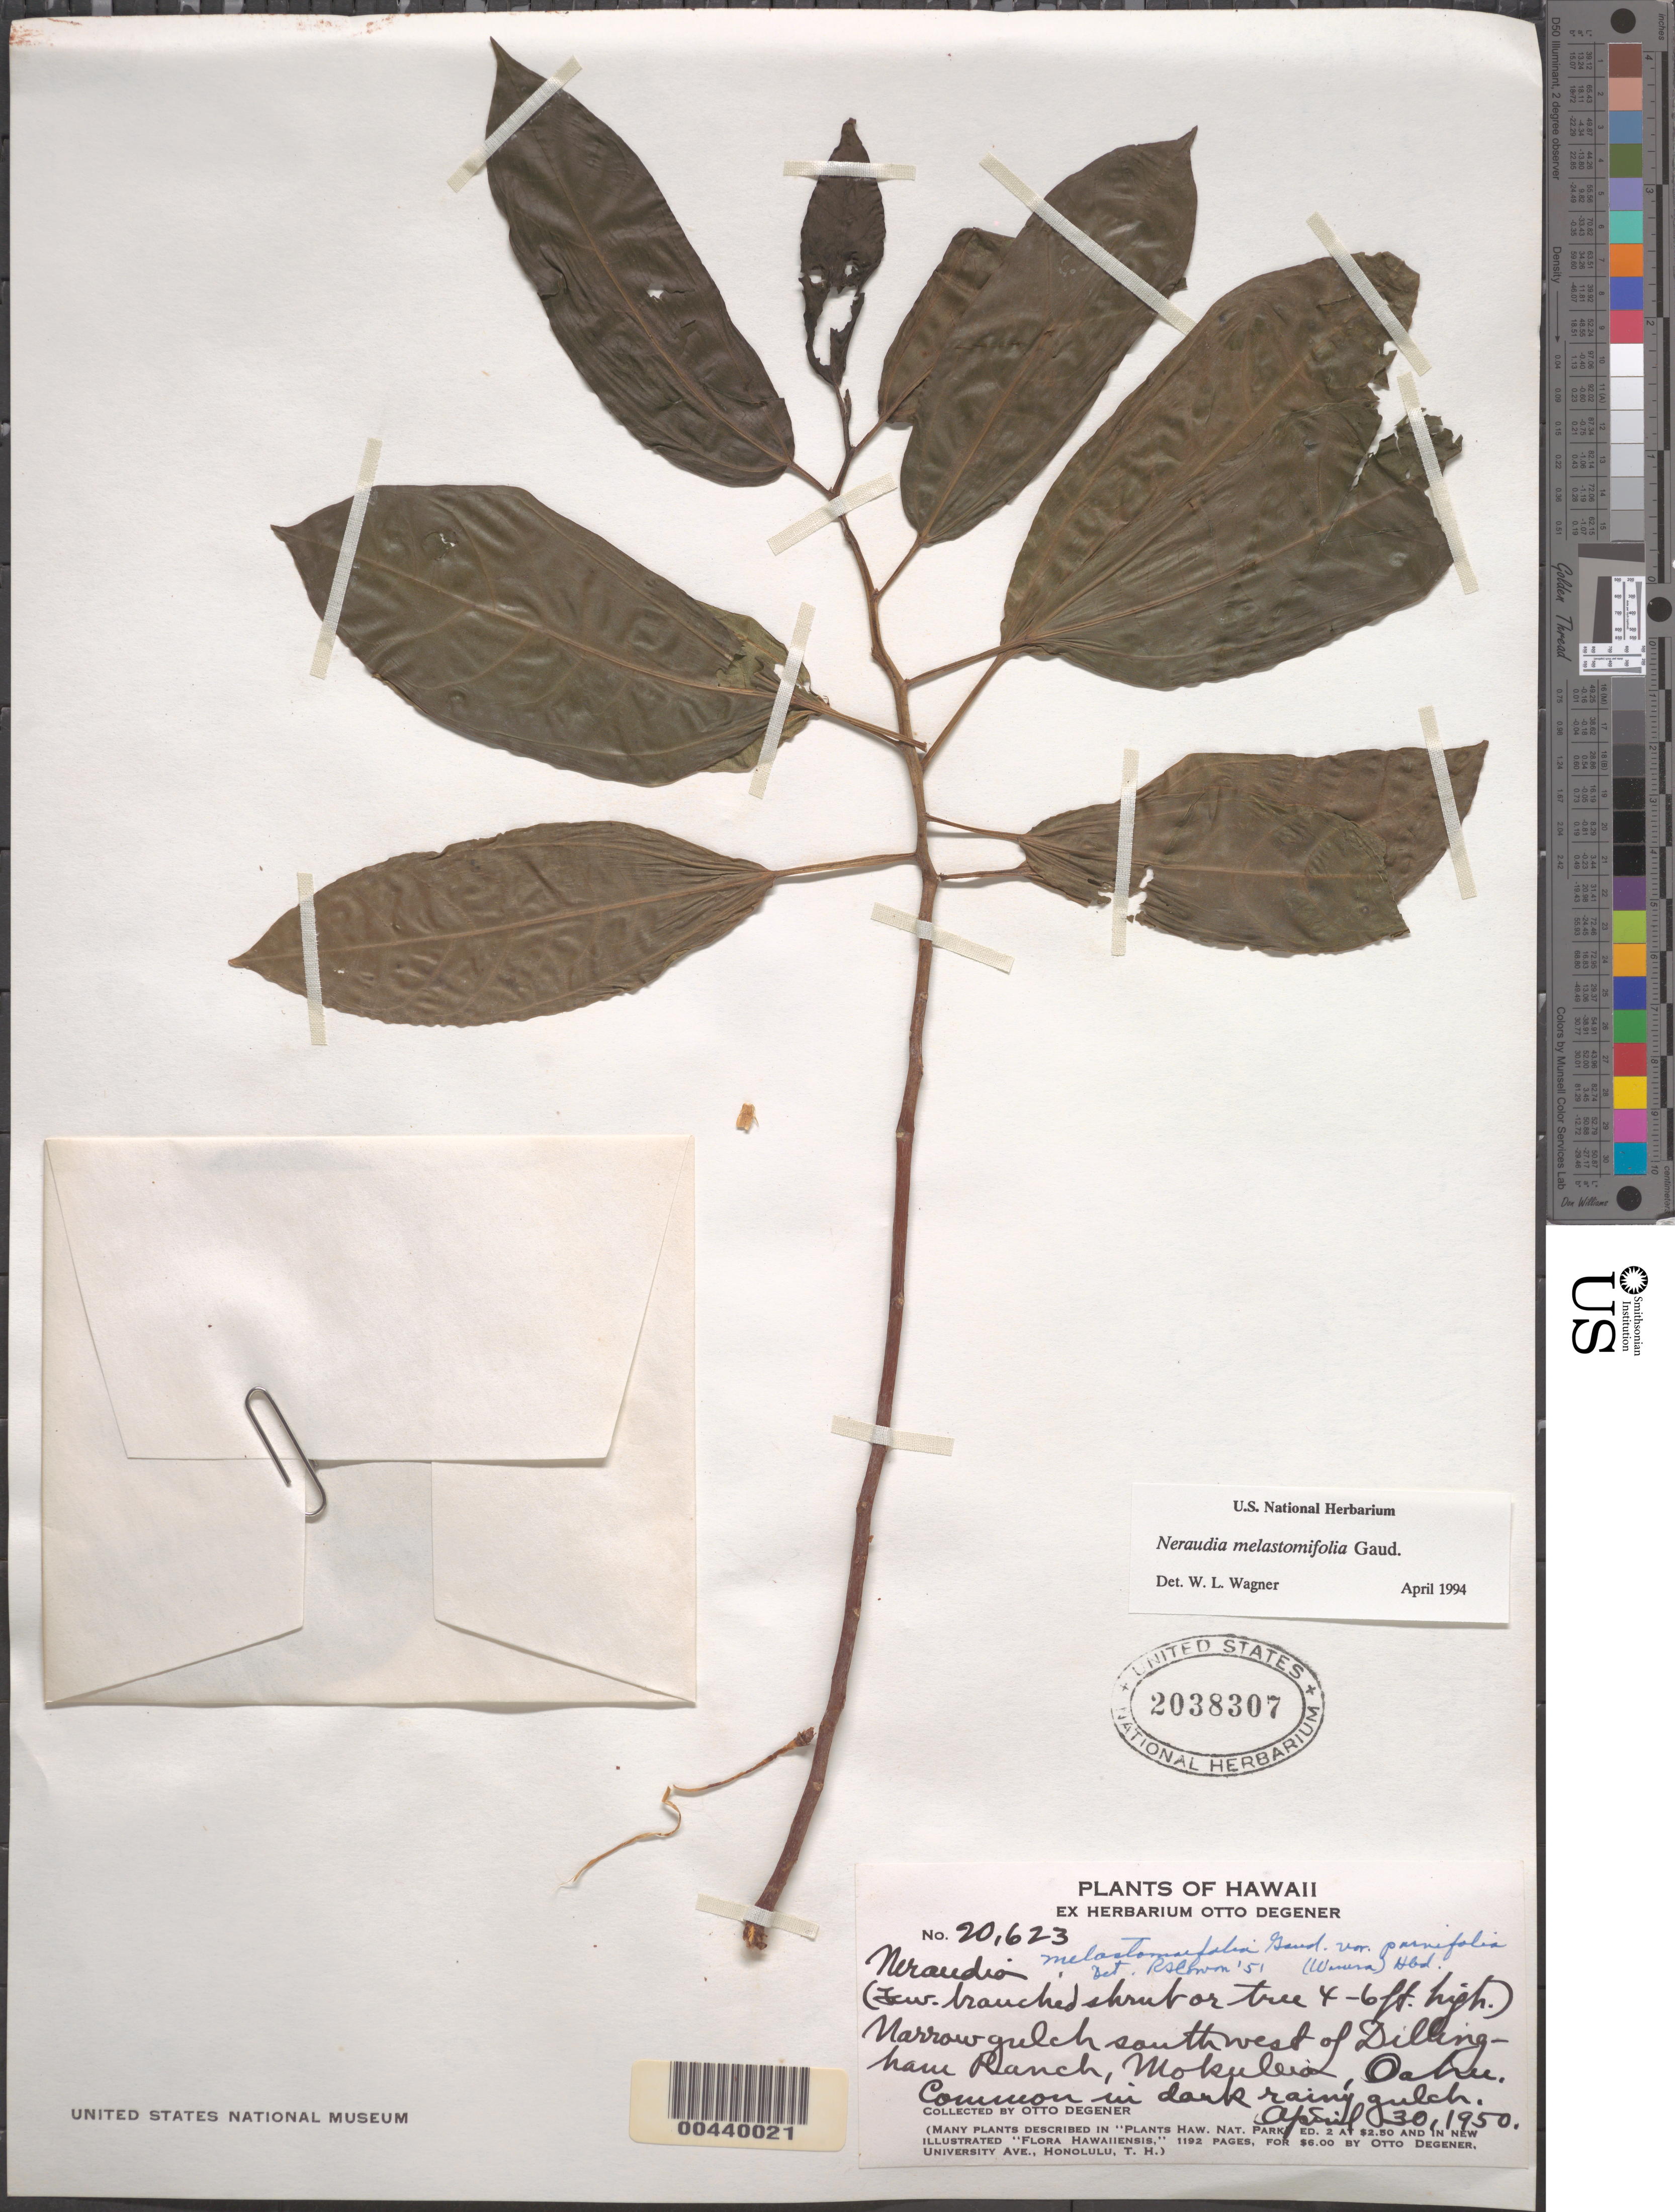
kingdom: Plantae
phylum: Tracheophyta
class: Magnoliopsida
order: Rosales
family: Urticaceae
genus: Neraudia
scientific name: Neraudia melastomifolia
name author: Gaudich.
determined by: Wagner, W. L., (BOT), Smithsonian Institution - National Museum of Natural History (UNITED STATES)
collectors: O. Degener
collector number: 20623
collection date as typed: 30 Apr 1950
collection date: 1950-04-30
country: United States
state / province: Hawaii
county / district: Honolulu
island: Oahu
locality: Narrow gulch SW of Dillingham Ranch, Mokuleia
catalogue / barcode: US 2038307